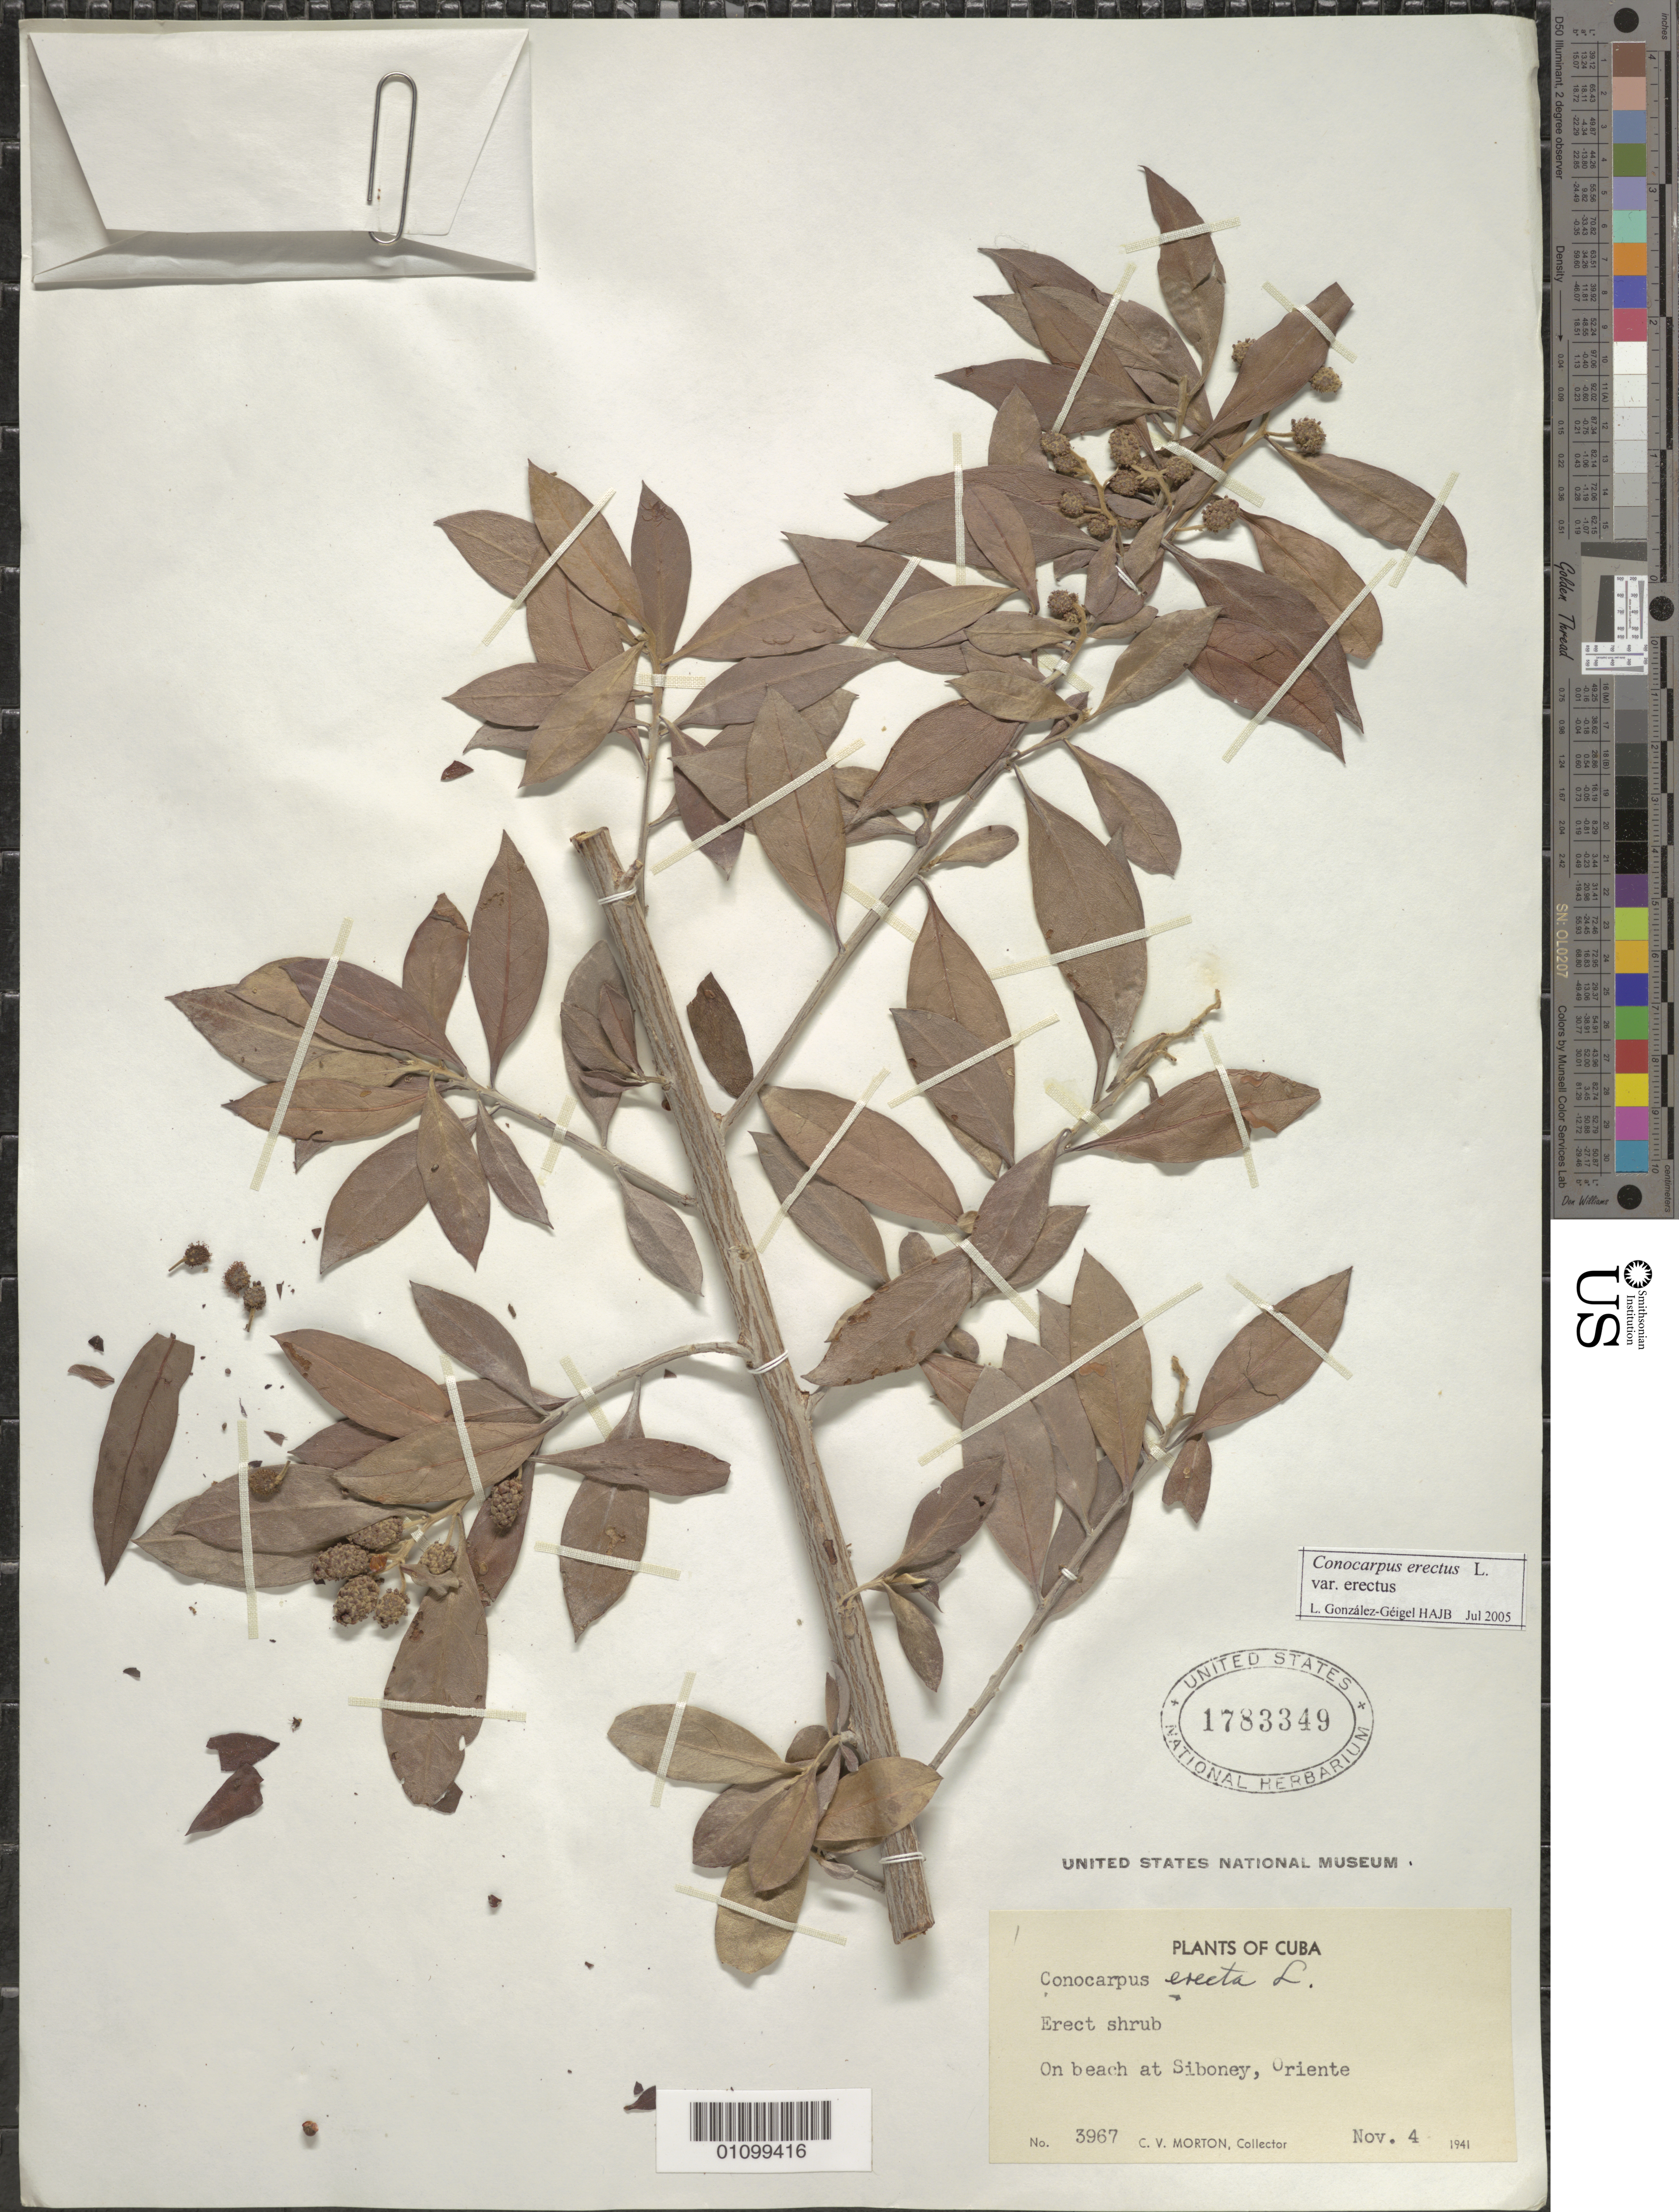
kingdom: Plantae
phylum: Tracheophyta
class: Magnoliopsida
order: Myrtales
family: Combretaceae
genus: Conocarpus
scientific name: Conocarpus erectus var. erectus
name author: L.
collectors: C. V. Morton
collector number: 3967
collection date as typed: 04 Nov 1941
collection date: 1941-11-04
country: Cuba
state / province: Oriente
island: Cuba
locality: On beach at Siboney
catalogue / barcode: US 1783349